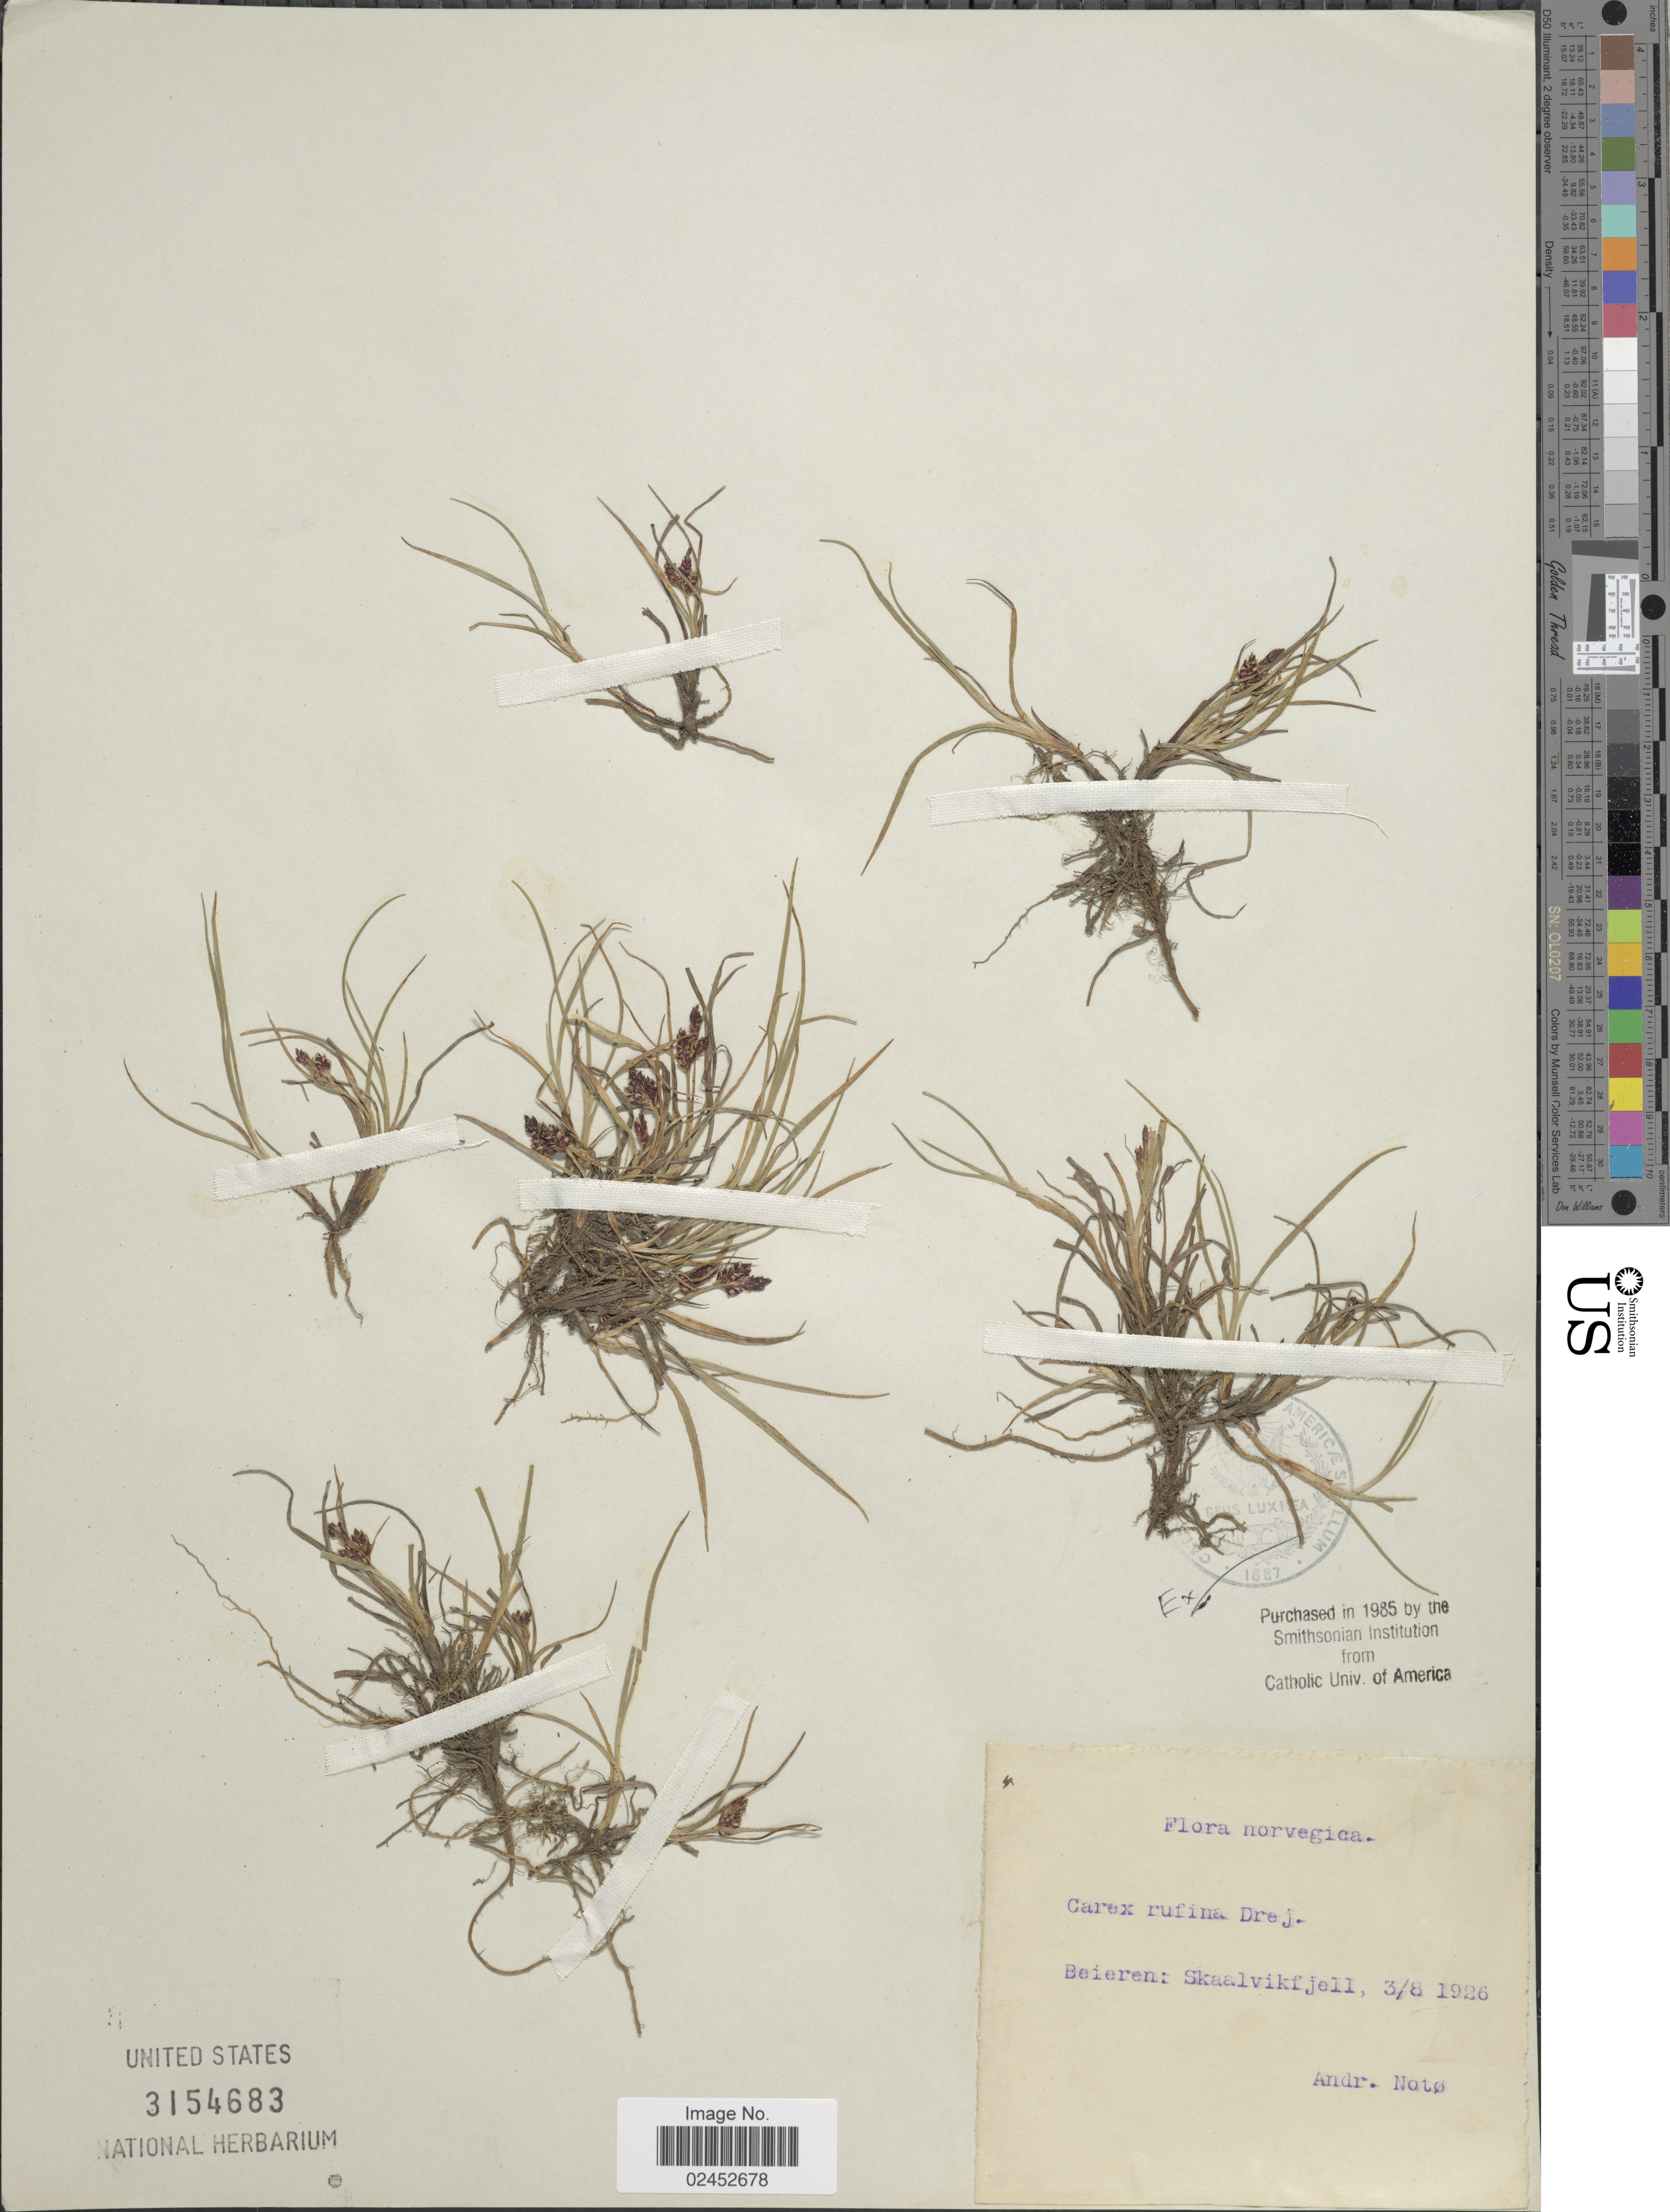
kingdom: Plantae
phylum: Tracheophyta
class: Liliopsida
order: Poales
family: Cyperaceae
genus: Carex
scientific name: Carex rufina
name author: Drejer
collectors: A. Noto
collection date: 1926-08-03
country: Norway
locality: Norvegica, Beieren: Skaalvikfjell.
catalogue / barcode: US 3154683